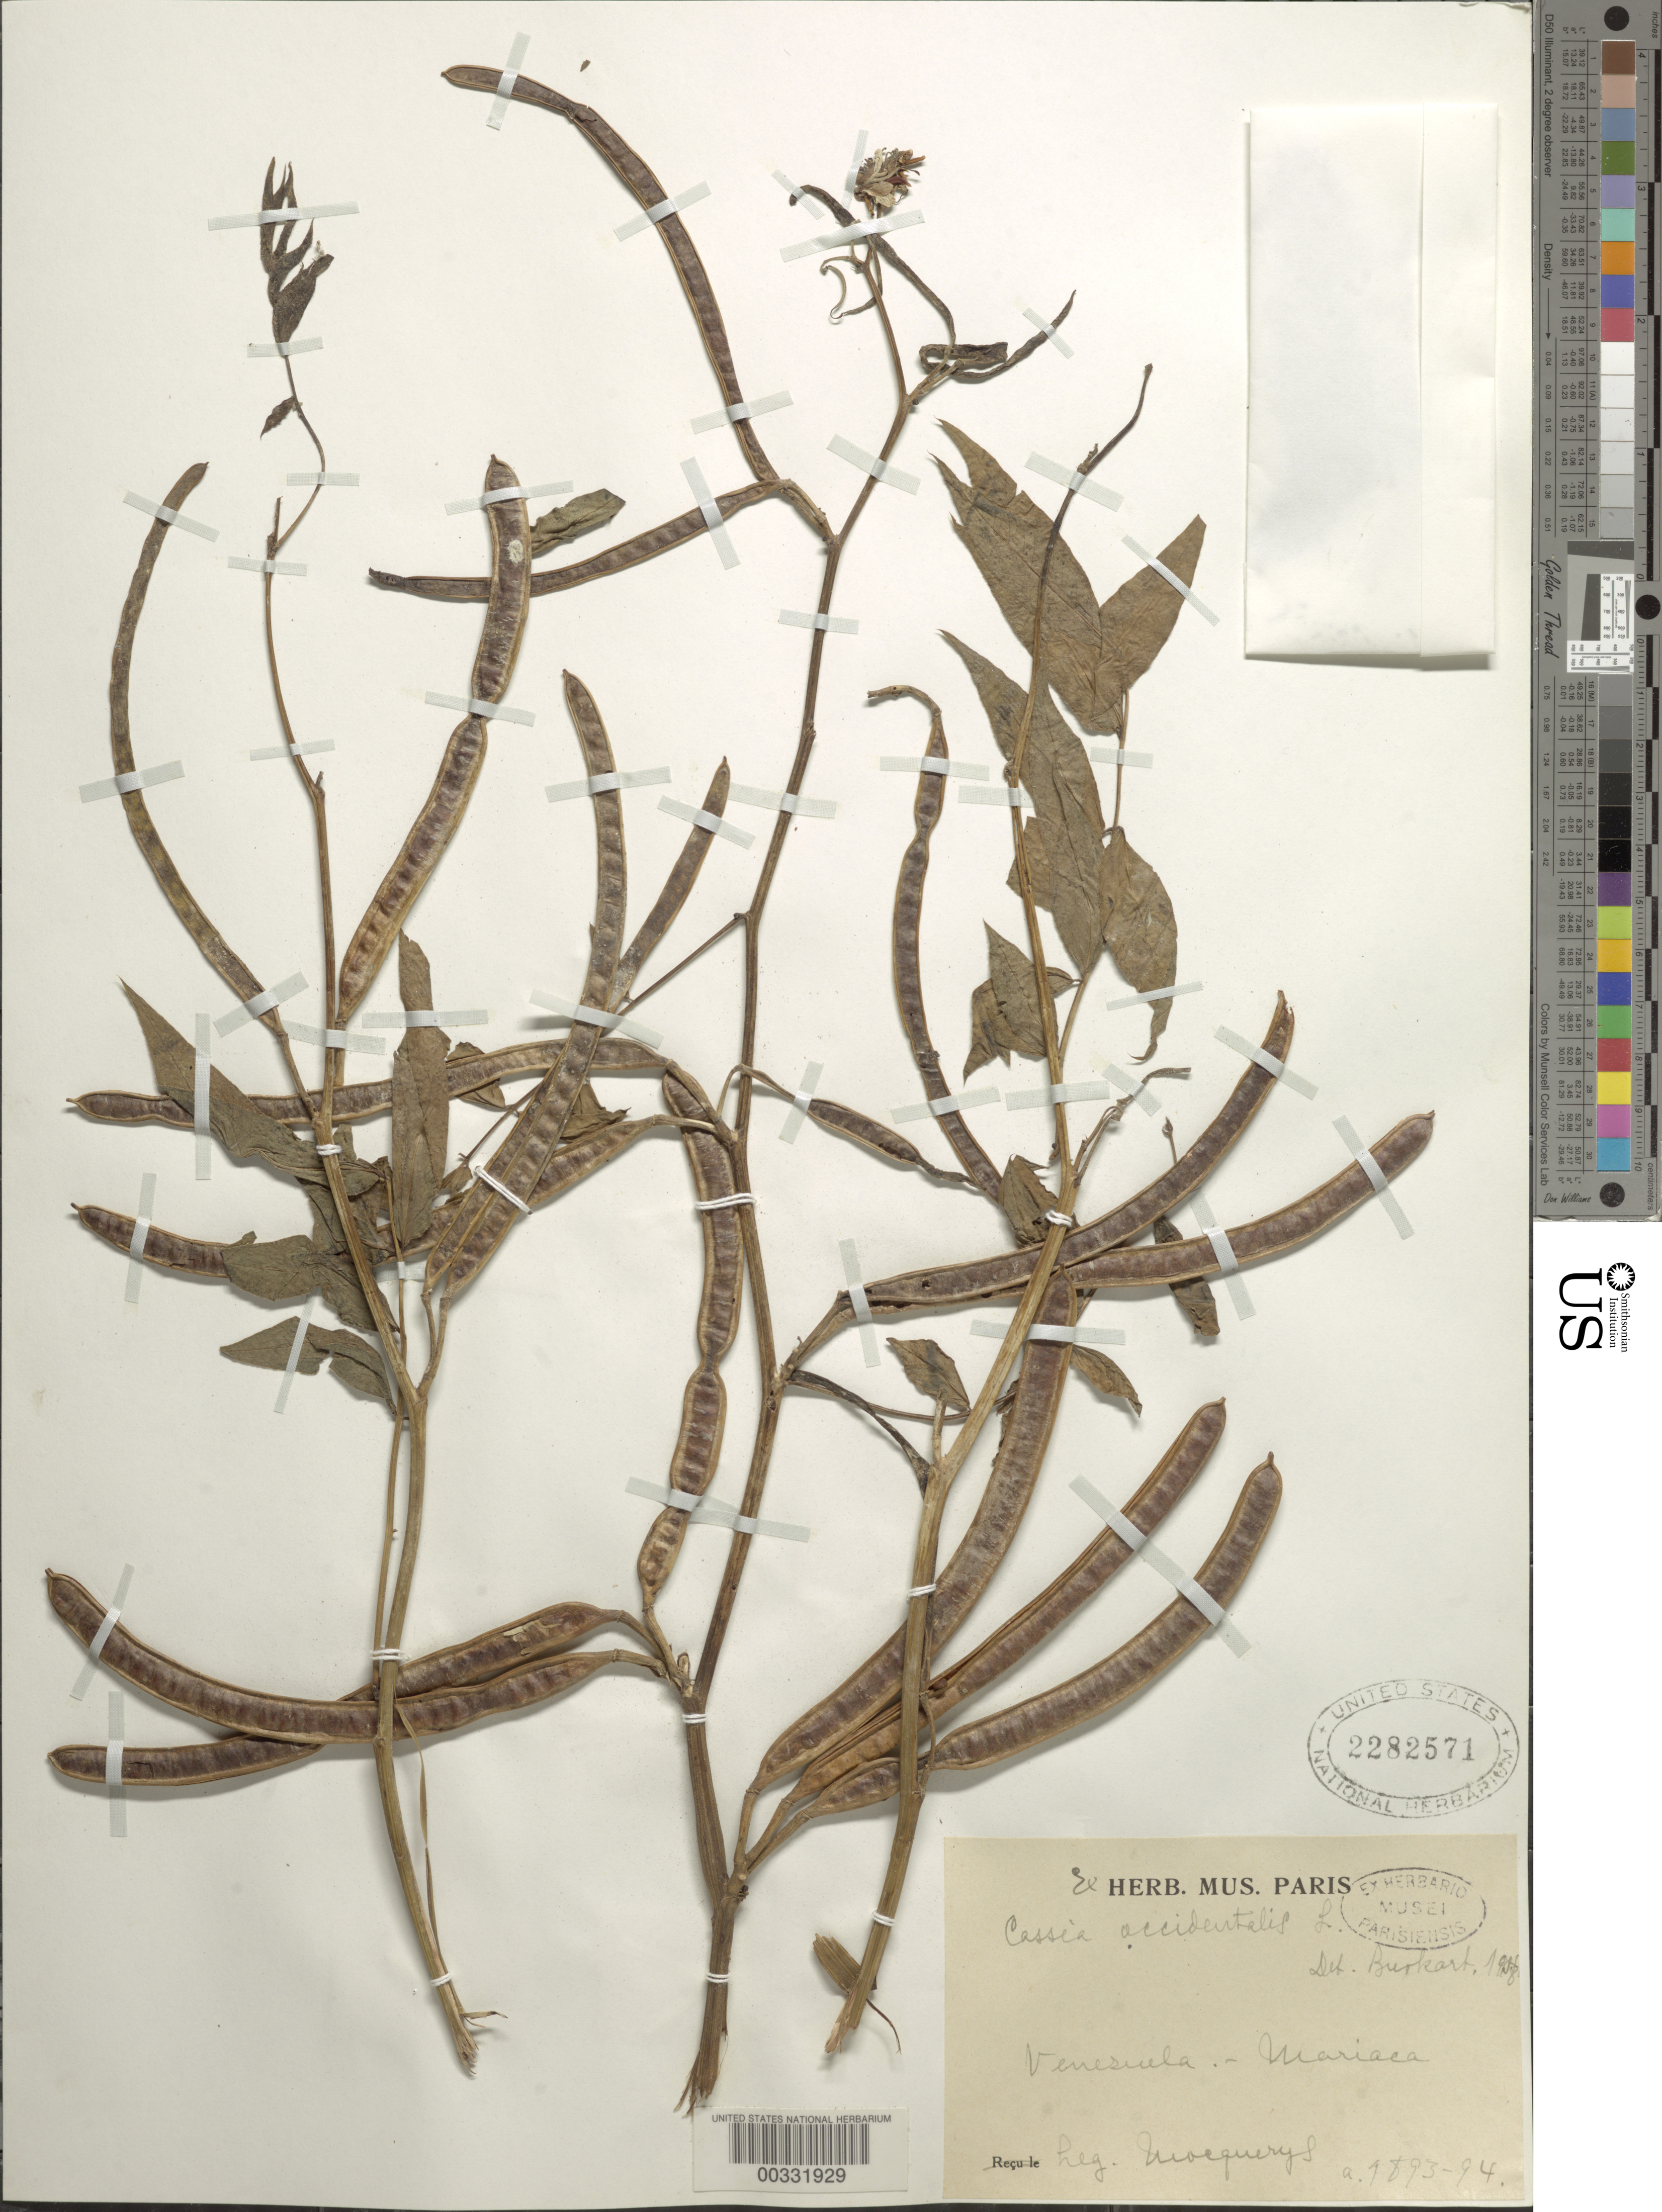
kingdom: Plantae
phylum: Tracheophyta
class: Magnoliopsida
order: Fabales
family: Fabaceae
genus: Senna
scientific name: Senna occidentalis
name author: (L.) Link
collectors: A. Mocquerys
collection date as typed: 1893 to -- -- 1894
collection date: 1893/1894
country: Venezuela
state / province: Carabobo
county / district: Diego Ibarra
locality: Mariara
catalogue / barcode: US 2282571